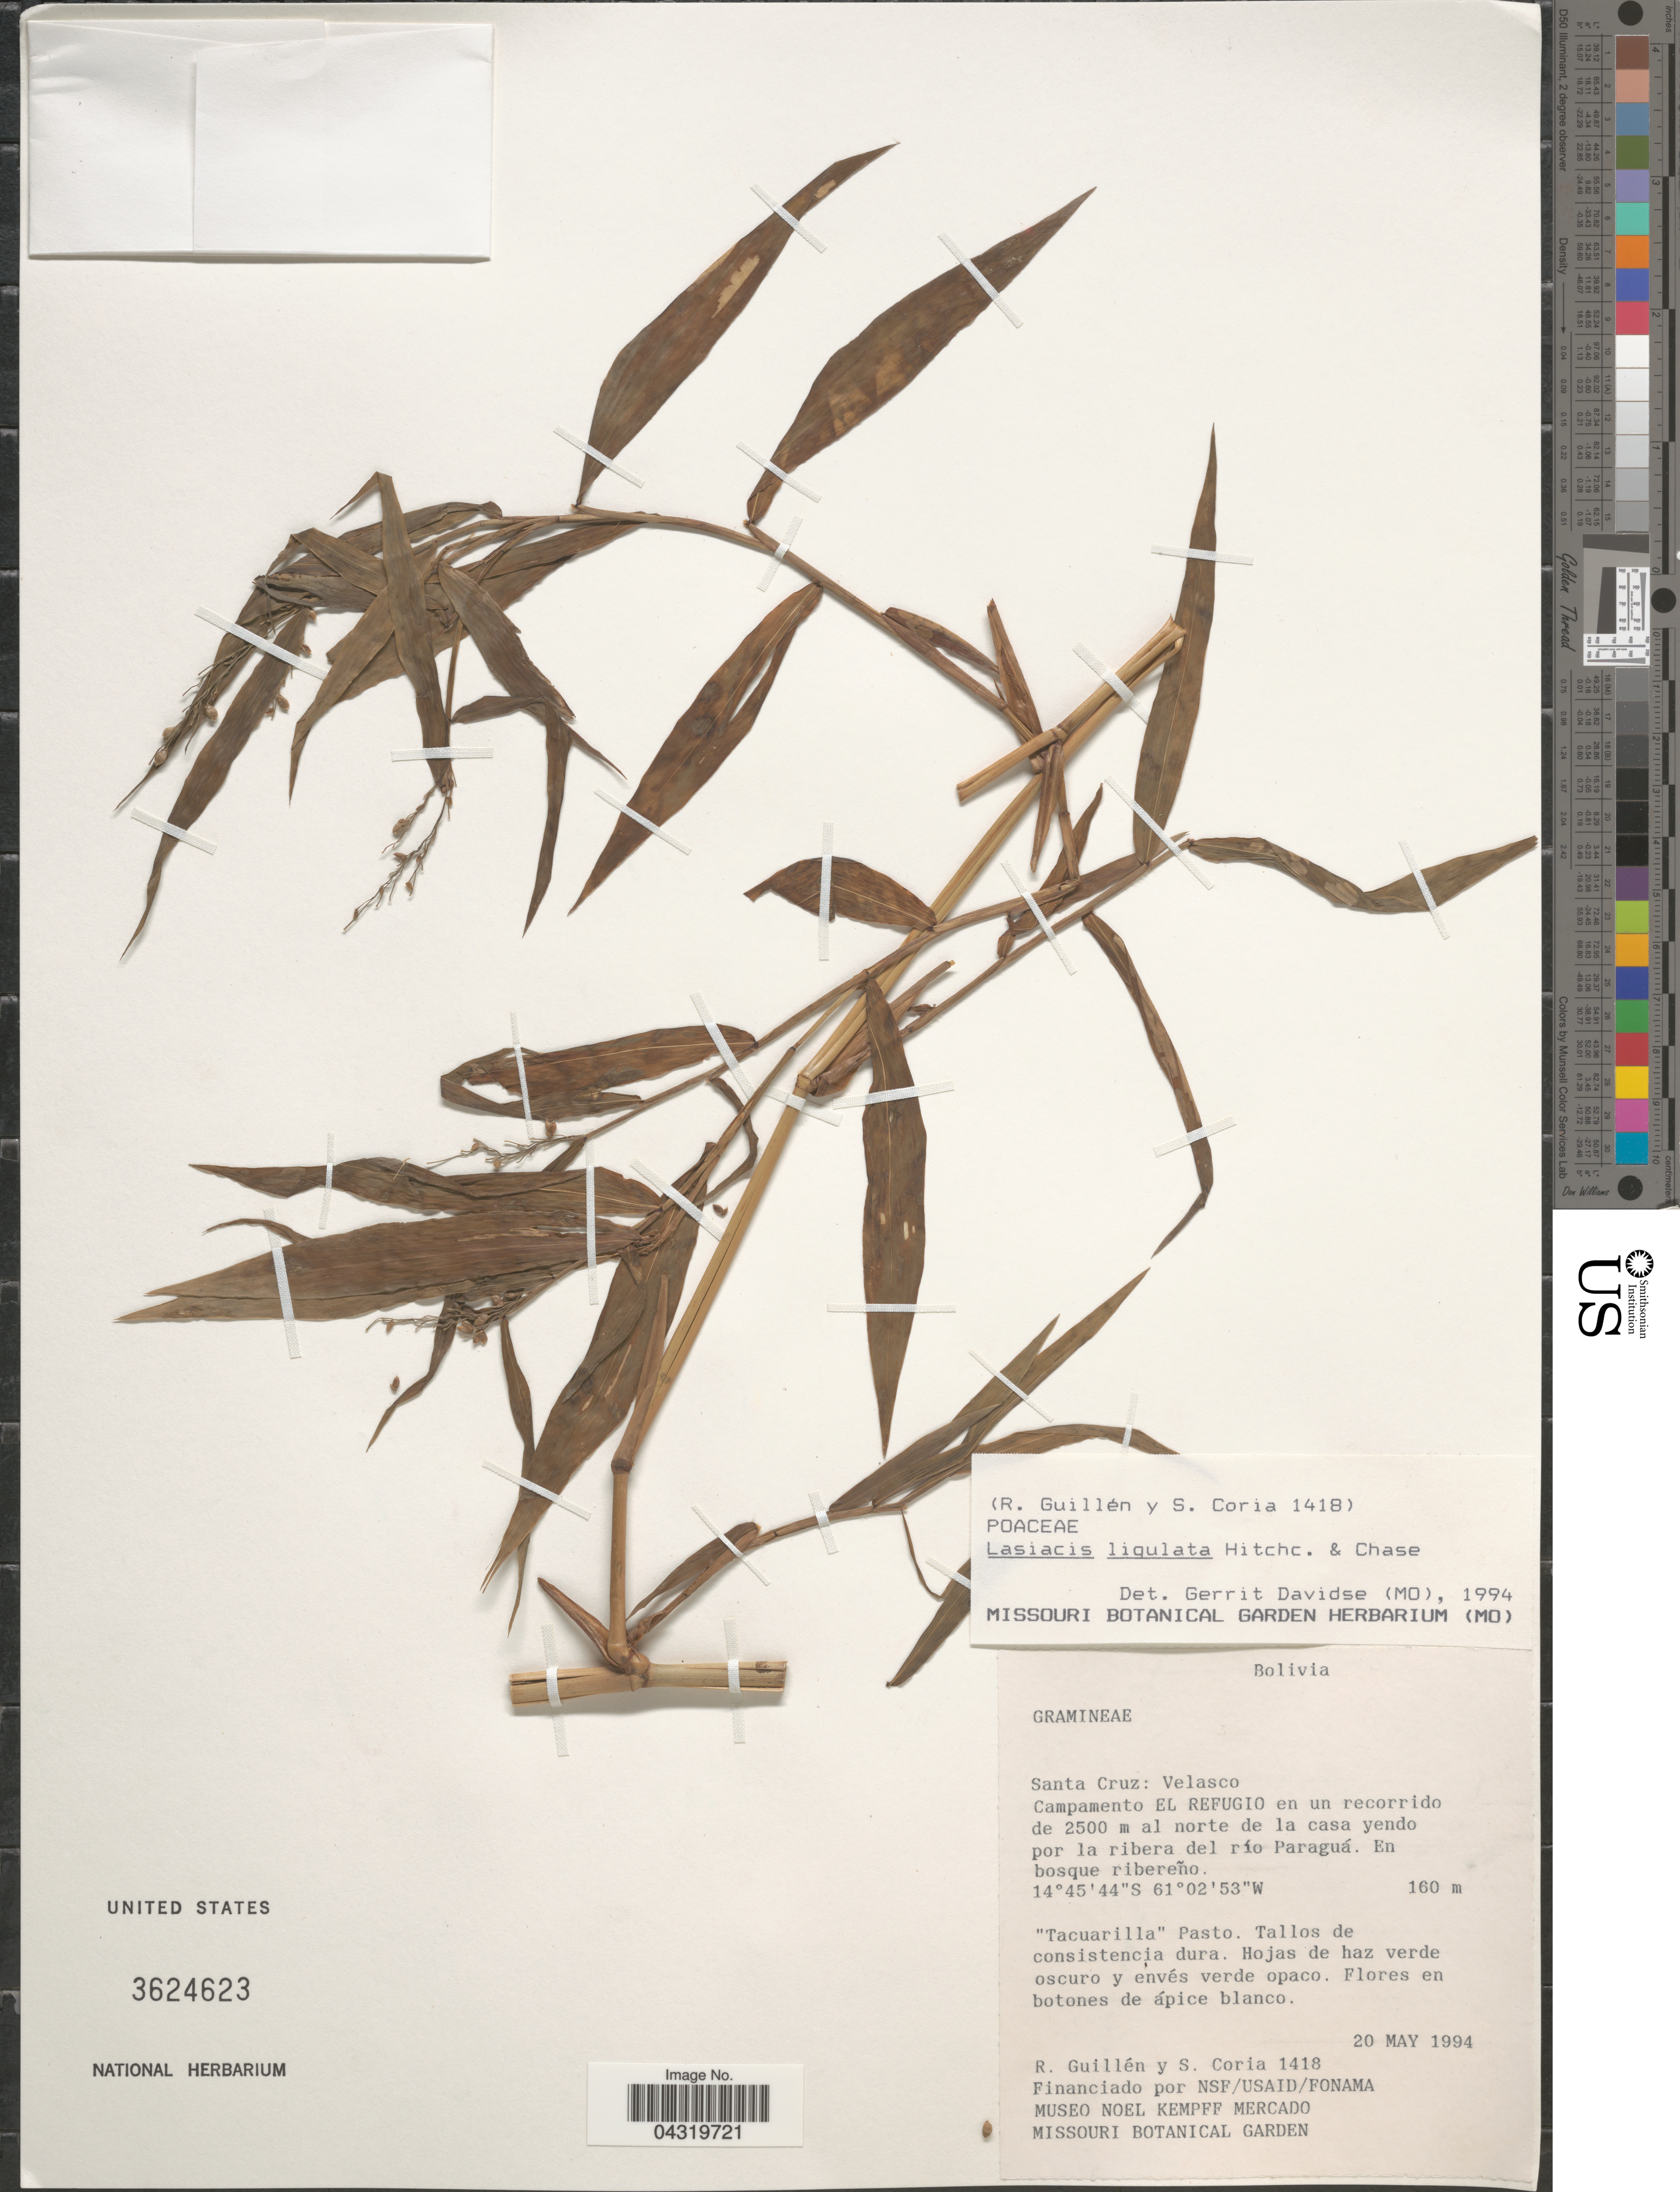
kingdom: Plantae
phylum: Tracheophyta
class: Liliopsida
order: Poales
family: Poaceae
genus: Lasiacis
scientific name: Lasiacis ligulata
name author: Hitchc. & Chase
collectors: R. Guillen & S. Coria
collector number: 1418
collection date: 1994-05-20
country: Bolivia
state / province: Santa Cruz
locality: Velasco. Campamento EL REFUGIO en un recorrido de 2500 m al norte de la casa yendo por la ribera del río Paraguá.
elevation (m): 160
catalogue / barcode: US 3624623